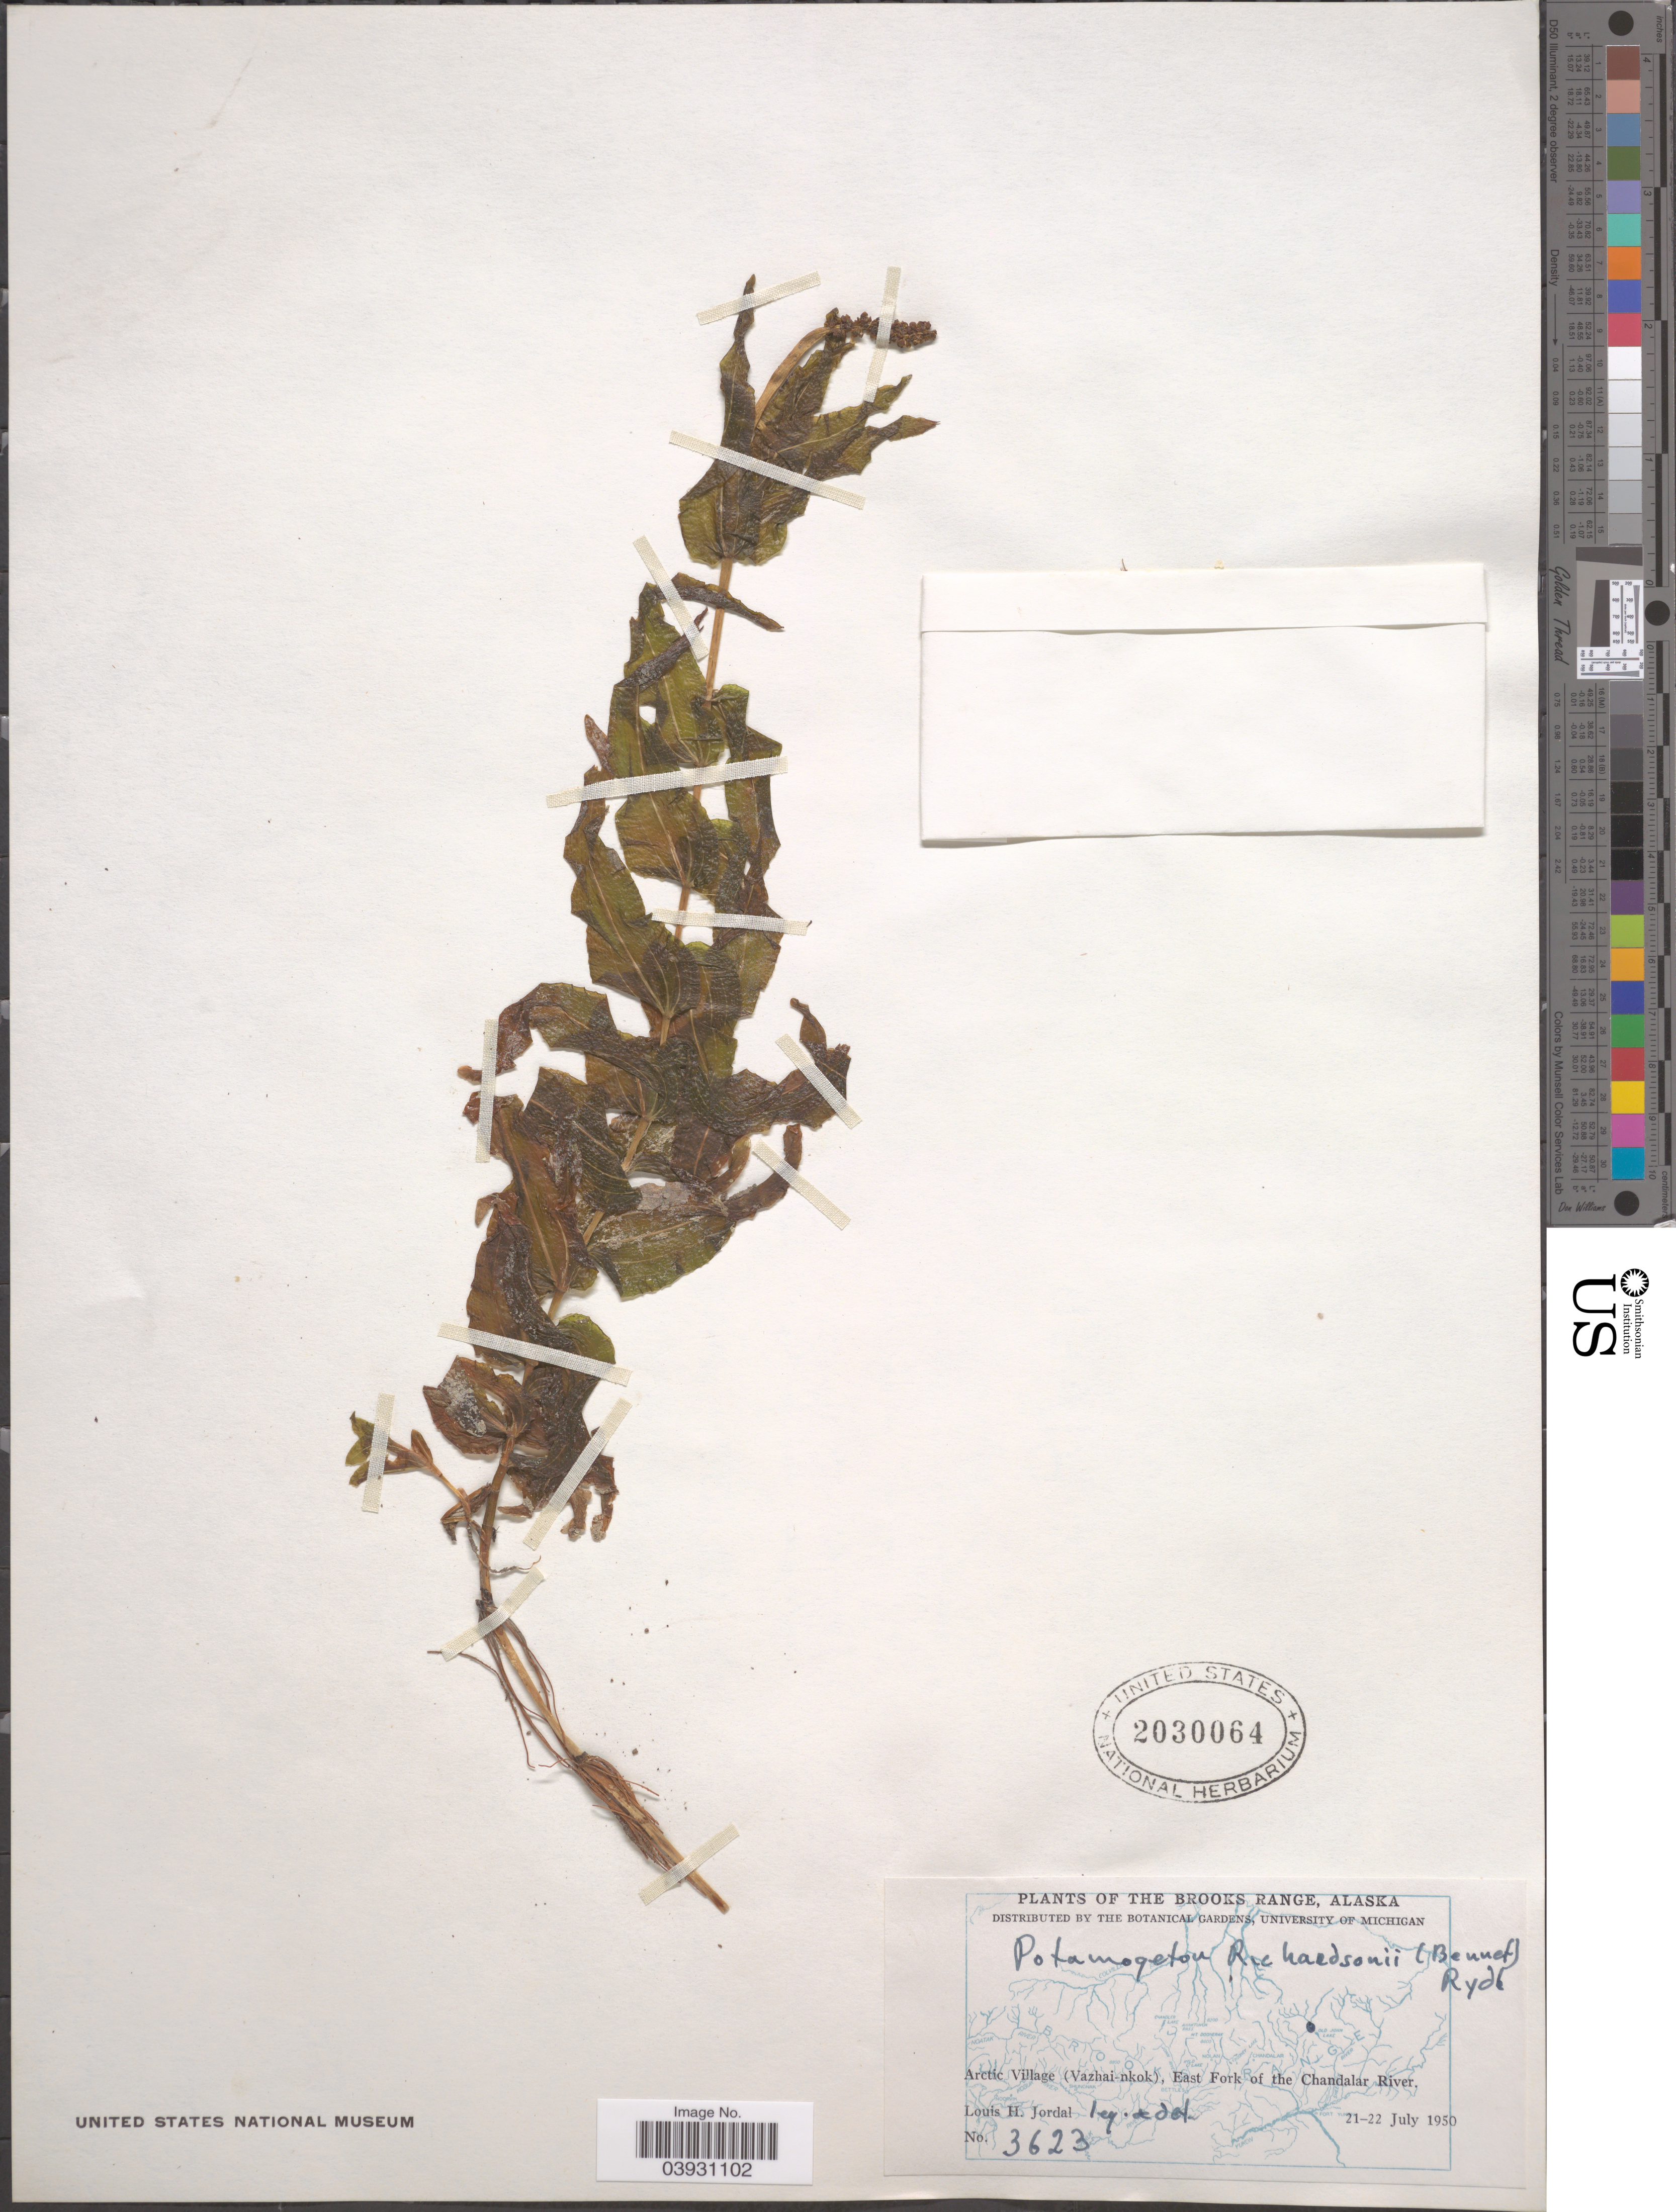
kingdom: Plantae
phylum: Tracheophyta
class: Liliopsida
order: Alismatales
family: Potamogetonaceae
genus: Potamogeton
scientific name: Potamogeton richardsonii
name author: (A.W. Benn.) Rydb.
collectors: L. Jordal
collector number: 3623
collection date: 1950-07-21/1950-07-22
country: United States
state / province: Alaska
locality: Brooks Range. Arctic Village (Vazhai-nkok), East Fork of the Chandalar River.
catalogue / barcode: US 2030064